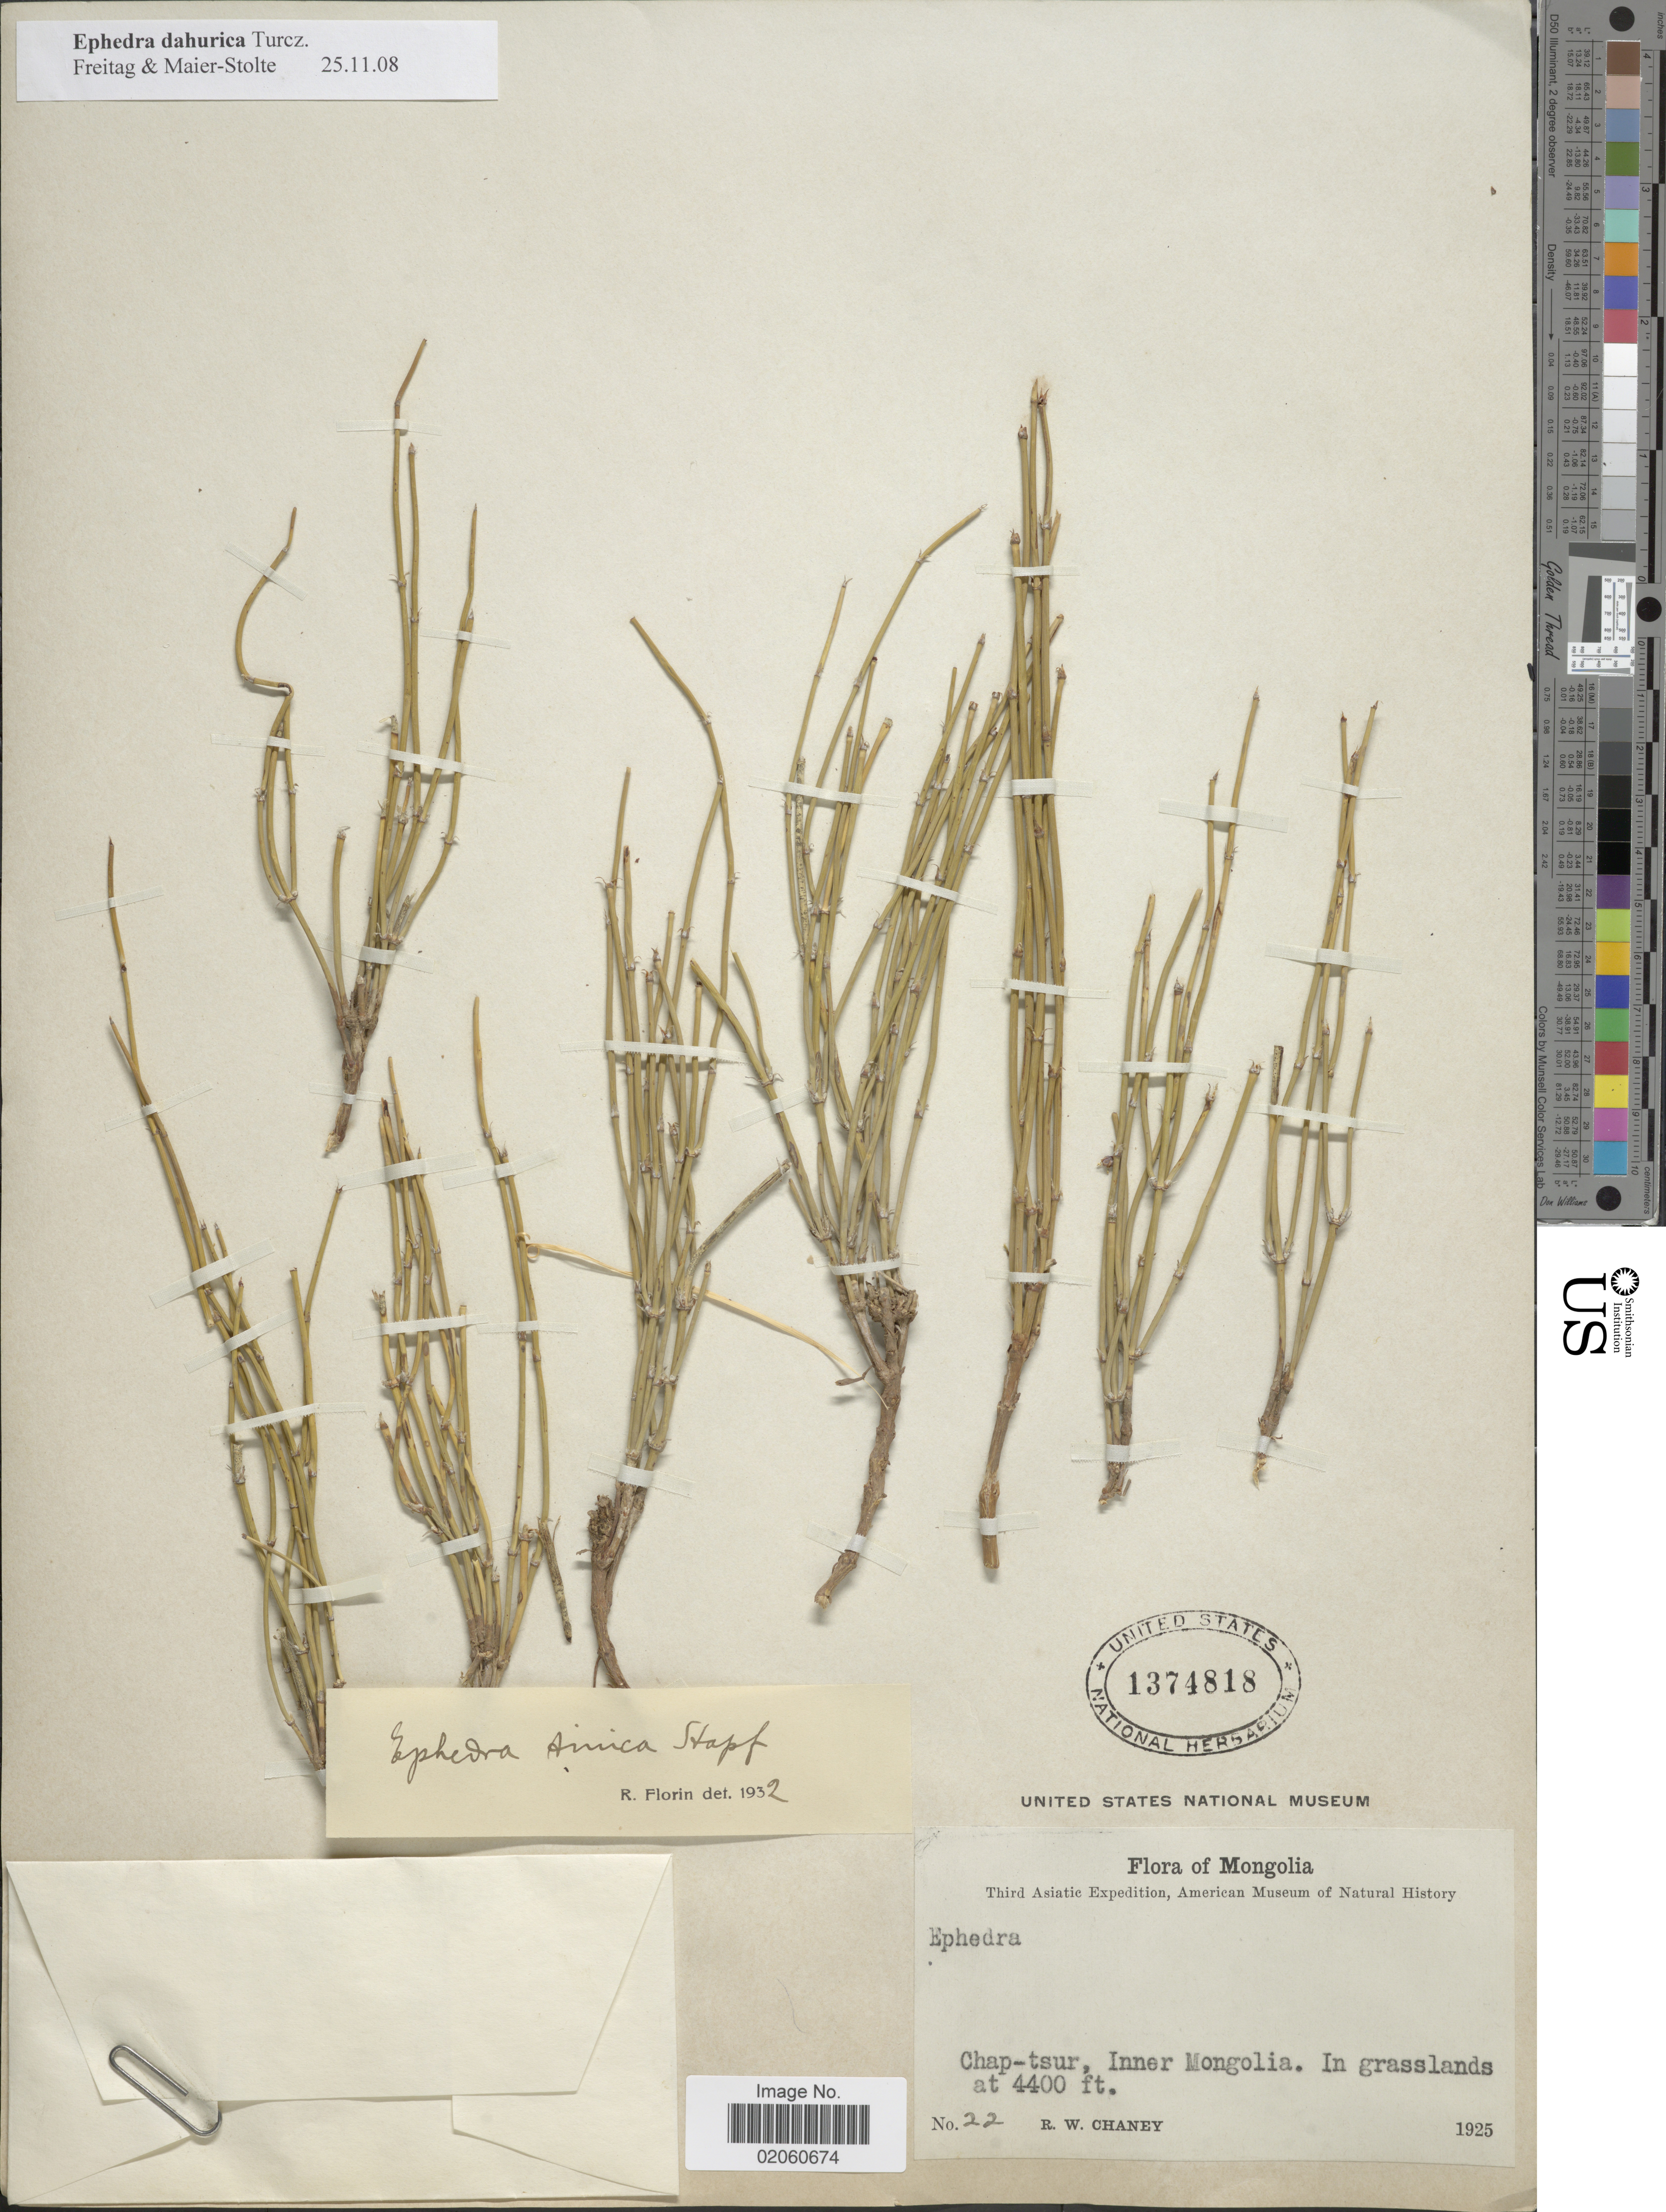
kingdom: Plantae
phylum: Tracheophyta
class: Gnetopsida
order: Ephedrales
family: Ephedraceae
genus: Ephedra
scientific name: Ephedra dahurica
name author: Turcz.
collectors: R. Chaney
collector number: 22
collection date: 1925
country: China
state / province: Nei Monggol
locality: Inner Mongolia, Chap-tsur.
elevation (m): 1341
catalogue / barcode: US 1374818